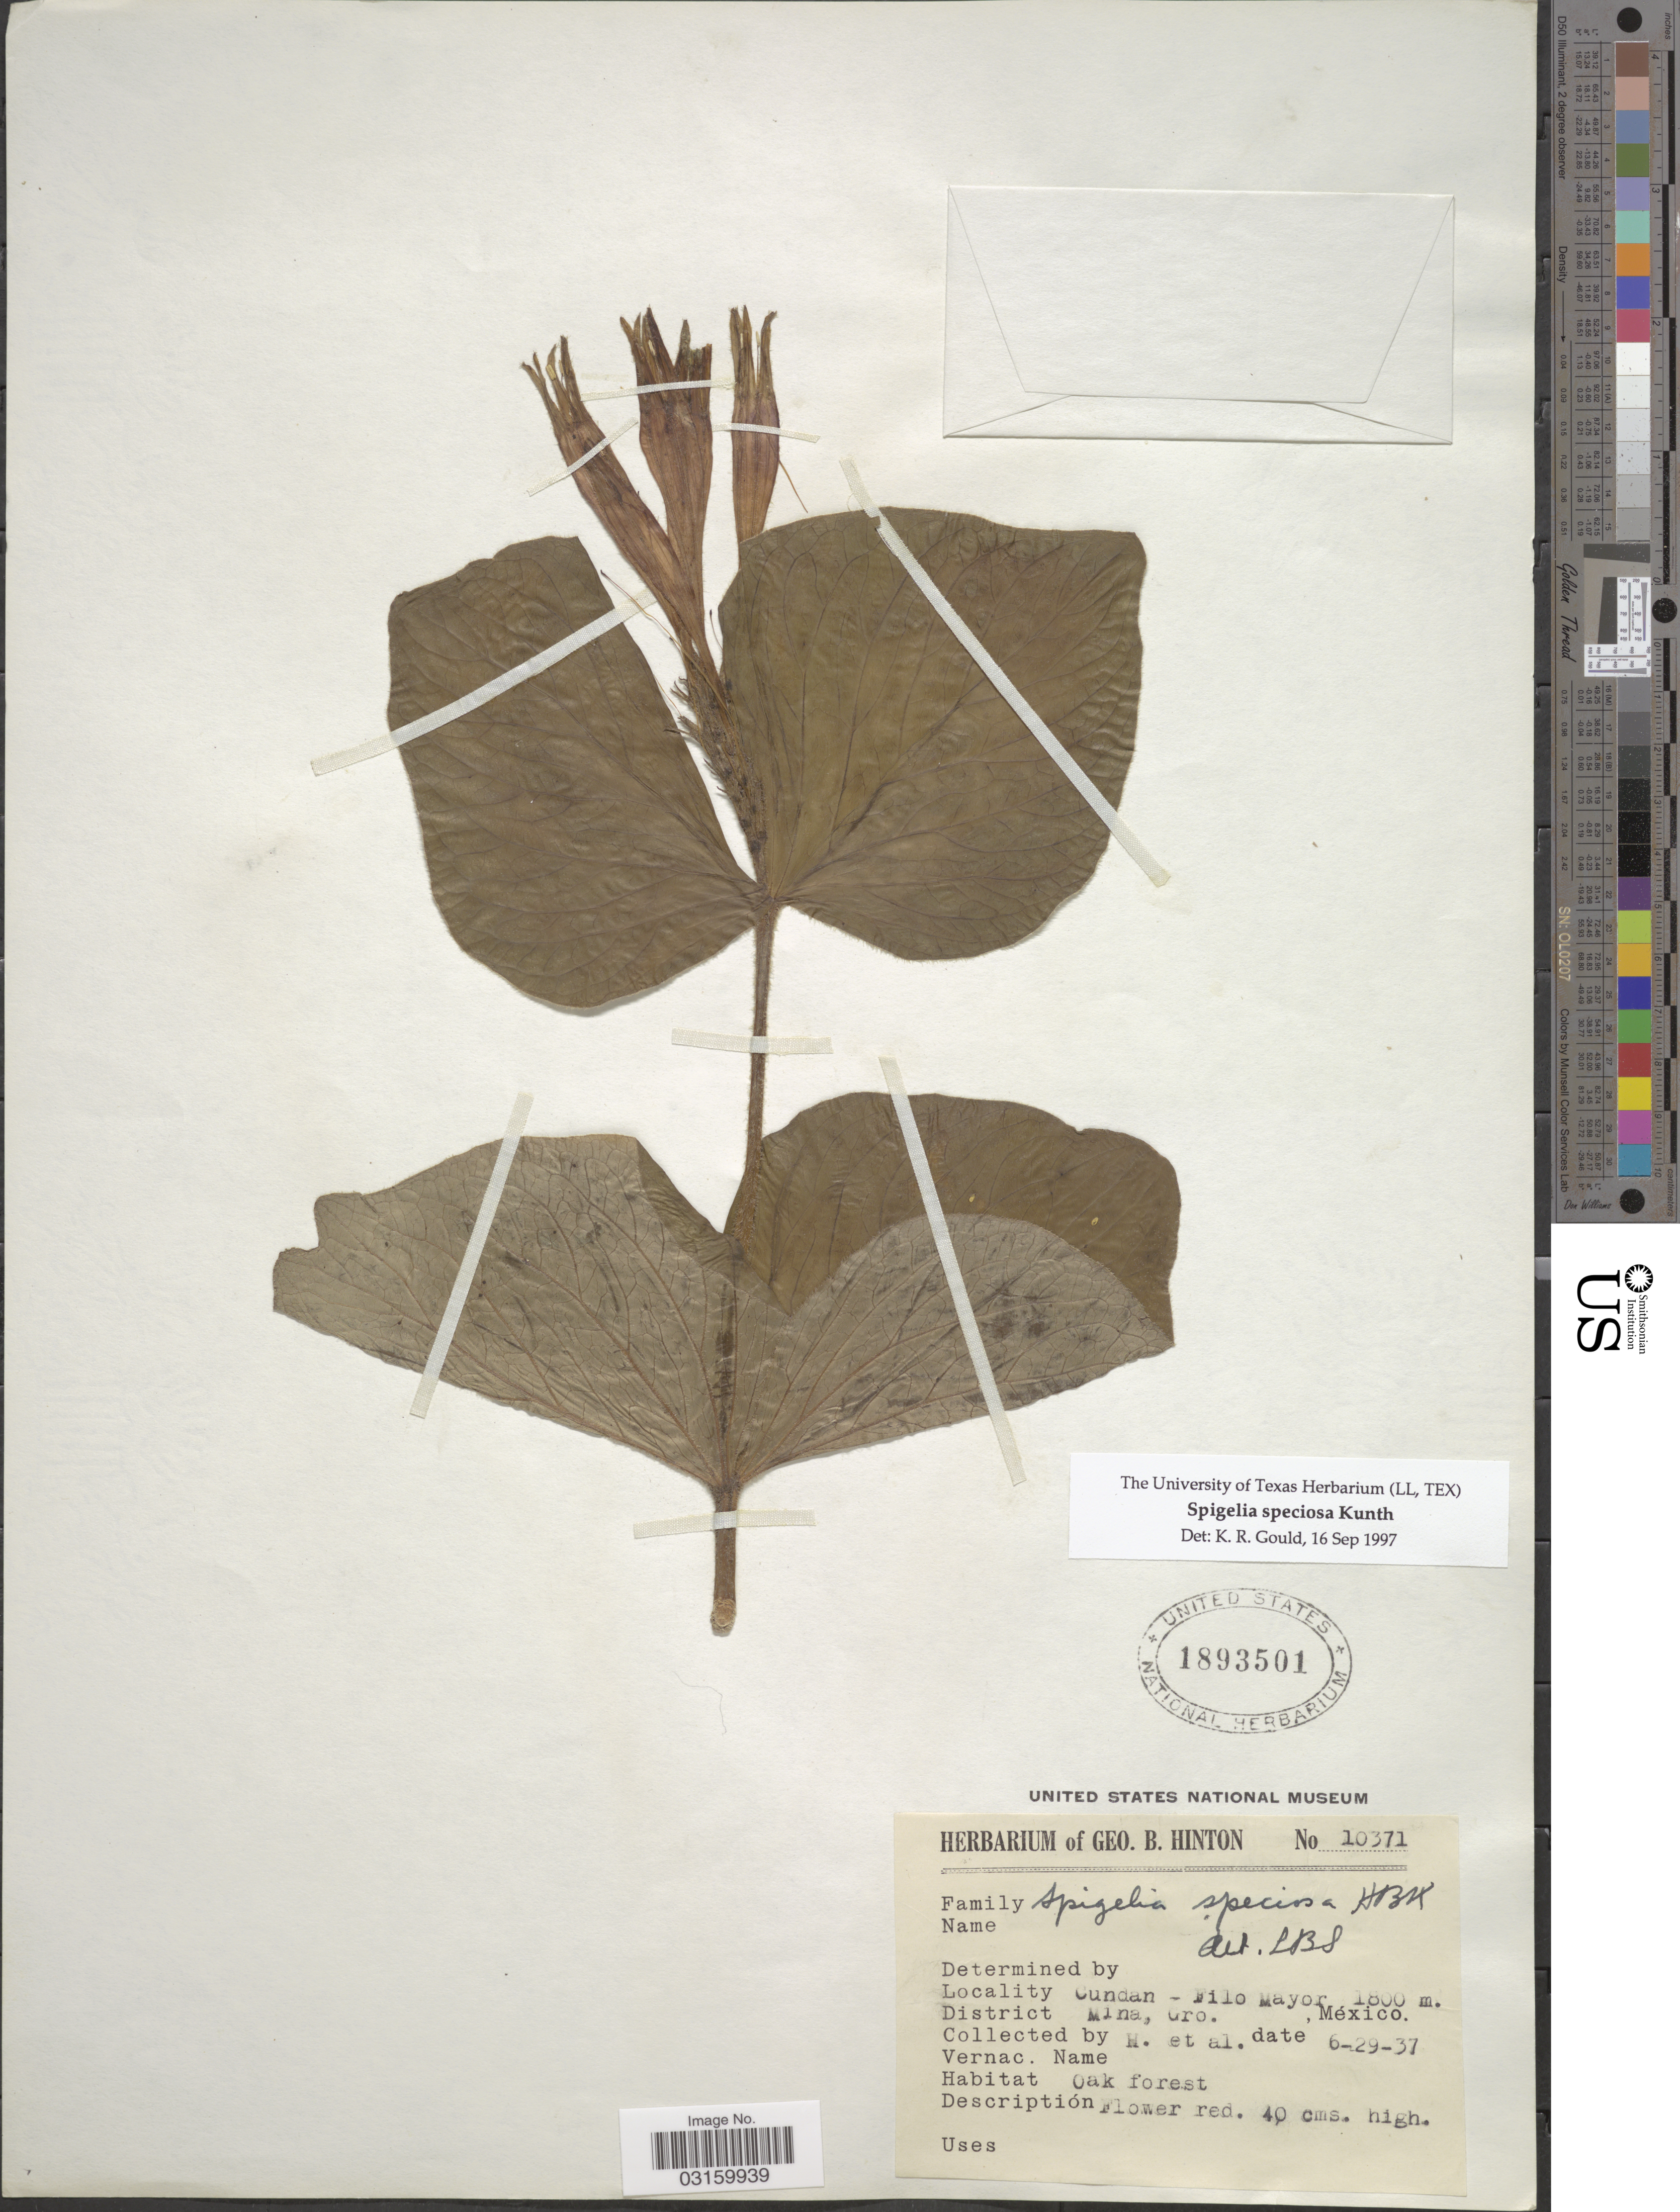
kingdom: Plantae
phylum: Tracheophyta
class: Magnoliopsida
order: Gentianales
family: Loganiaceae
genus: Spigelia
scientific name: Spigelia speciosa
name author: Kunth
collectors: G. B. Hinton & et al.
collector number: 10371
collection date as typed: Transcribed d/m/y: 29/6/37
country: Mexico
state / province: Guerrero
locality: Cundan - Filo Mayor, District Mina, Gro.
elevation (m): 1800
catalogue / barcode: US 1893501